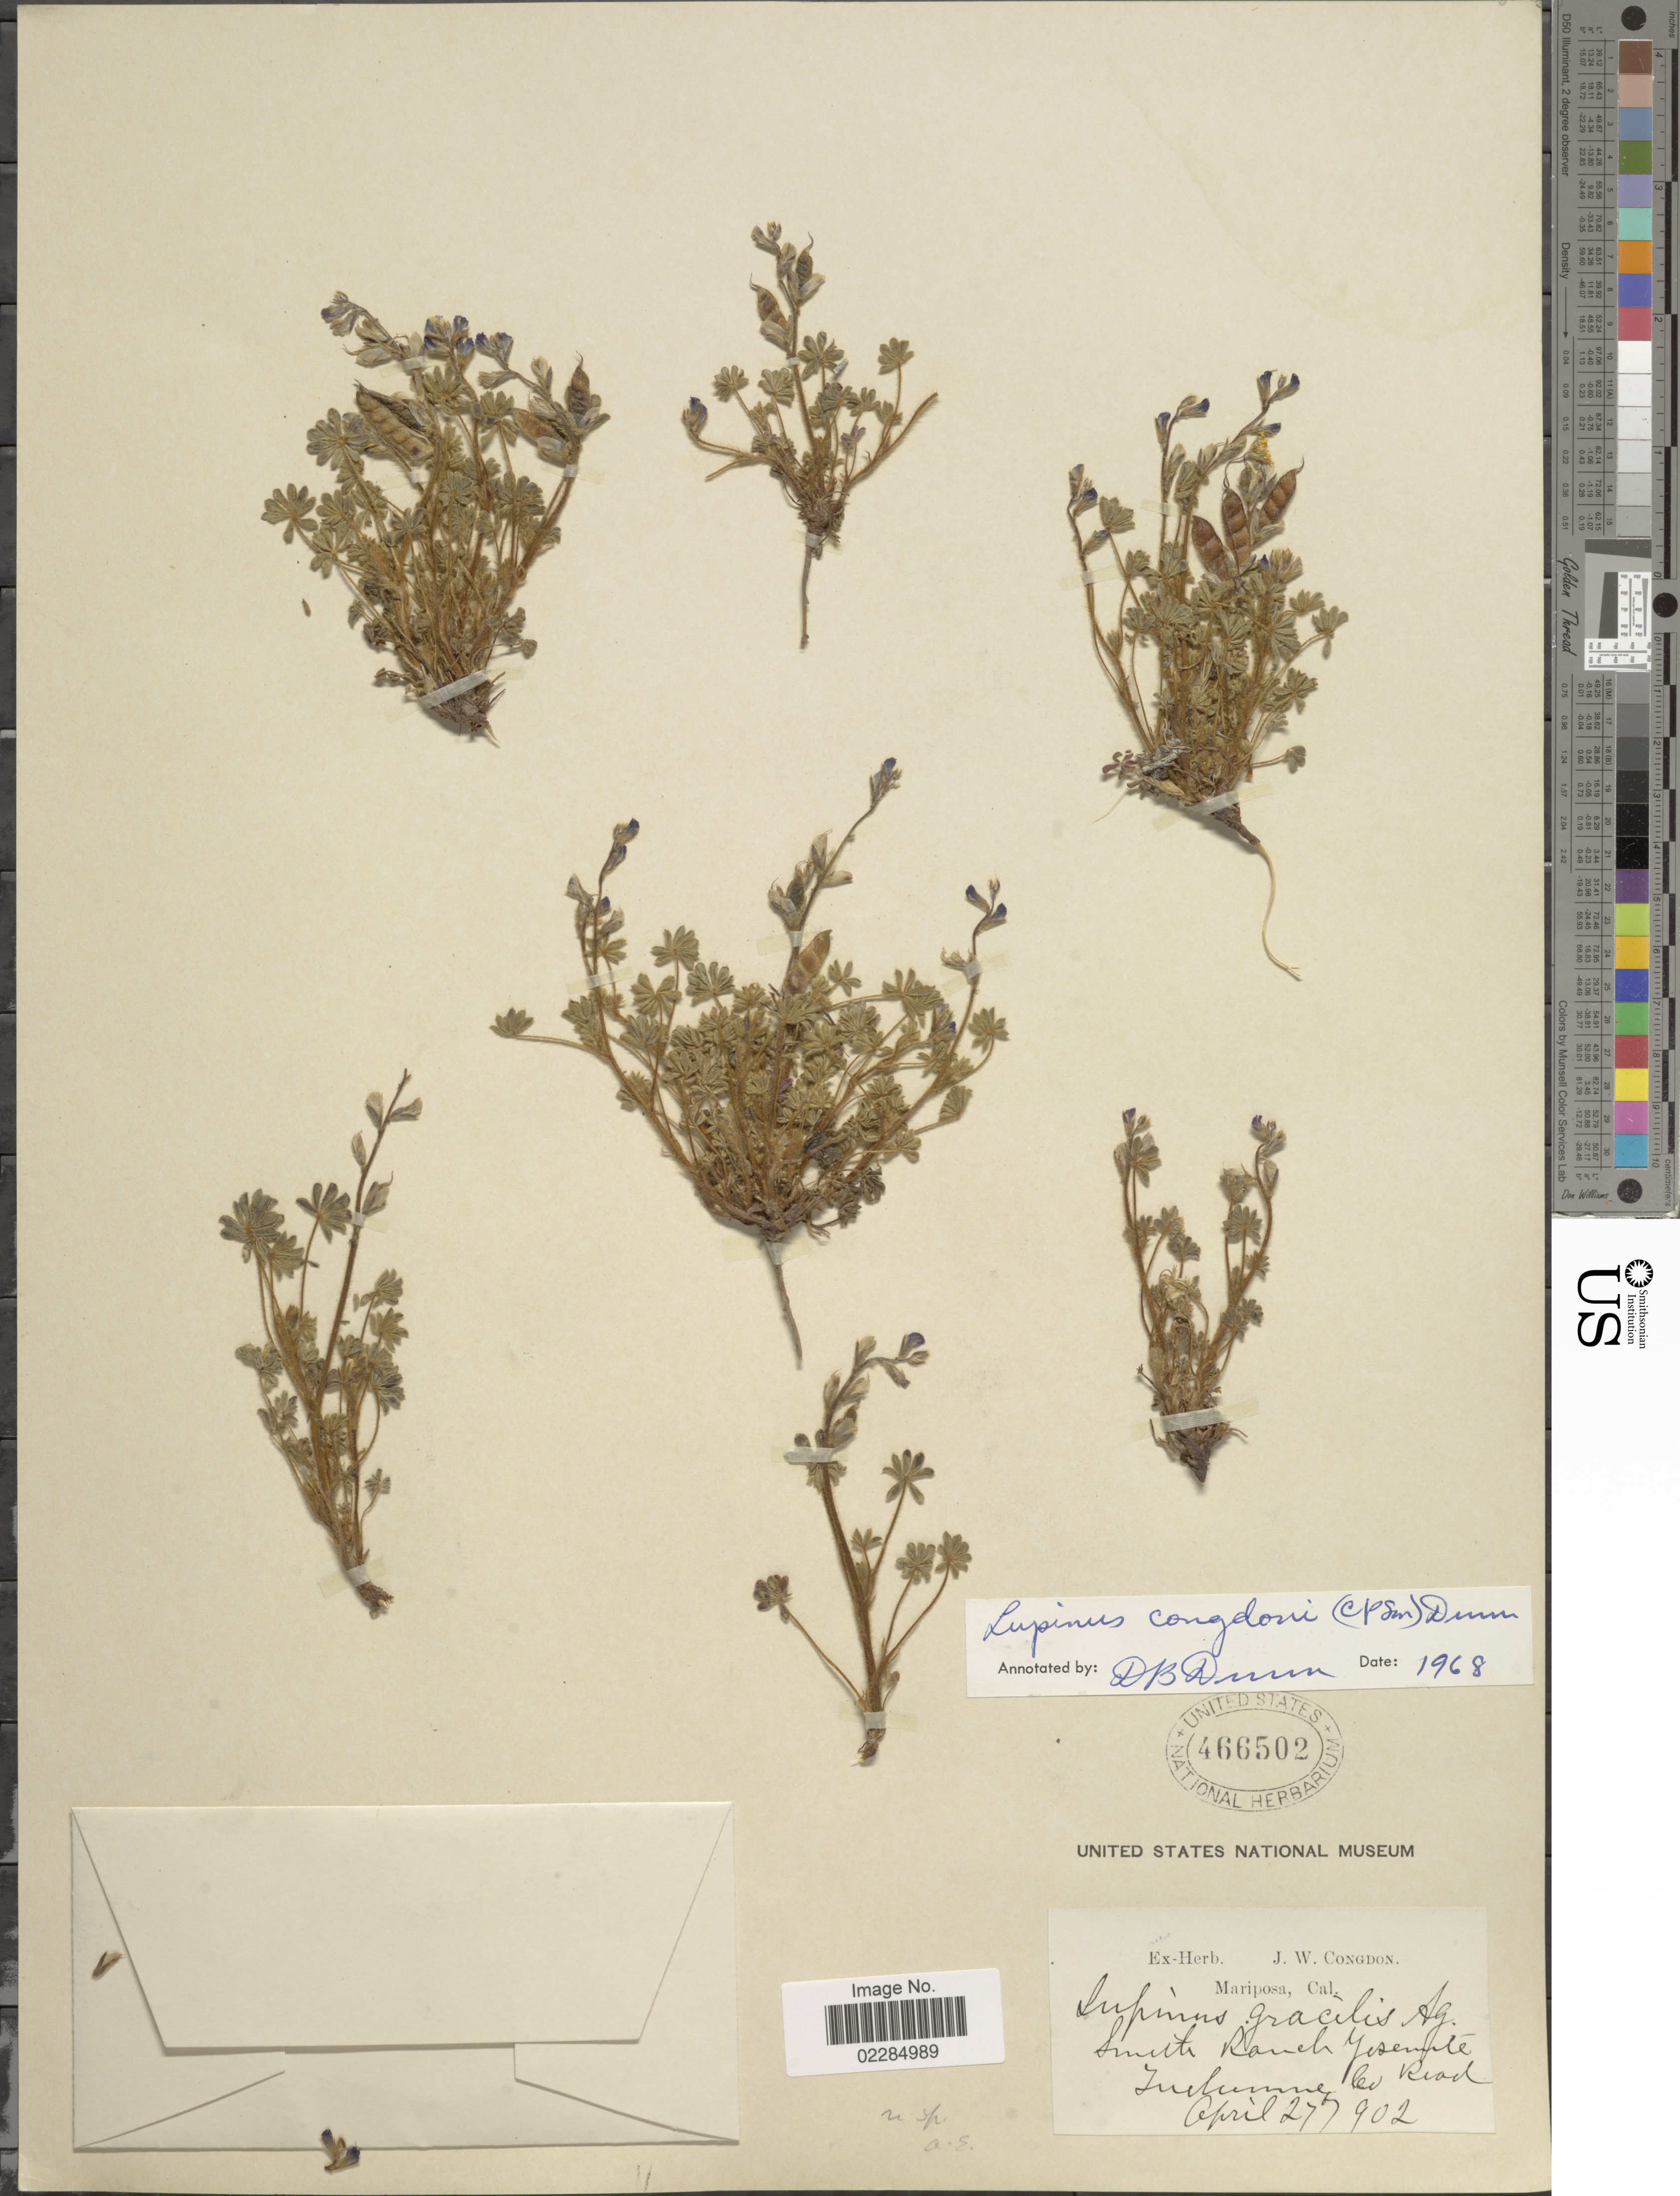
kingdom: Plantae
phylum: Tracheophyta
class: Magnoliopsida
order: Fabales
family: Fabaceae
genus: Lupinus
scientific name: Lupinus congdonii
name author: (C.P. Sm.) D.B. Dunn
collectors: J. W. Congdon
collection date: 1902-04-27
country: United States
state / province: California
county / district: Tuolumne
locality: Mariposa. Smith Ranch Yosemite Road. Tuolumne Co.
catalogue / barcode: US 466502